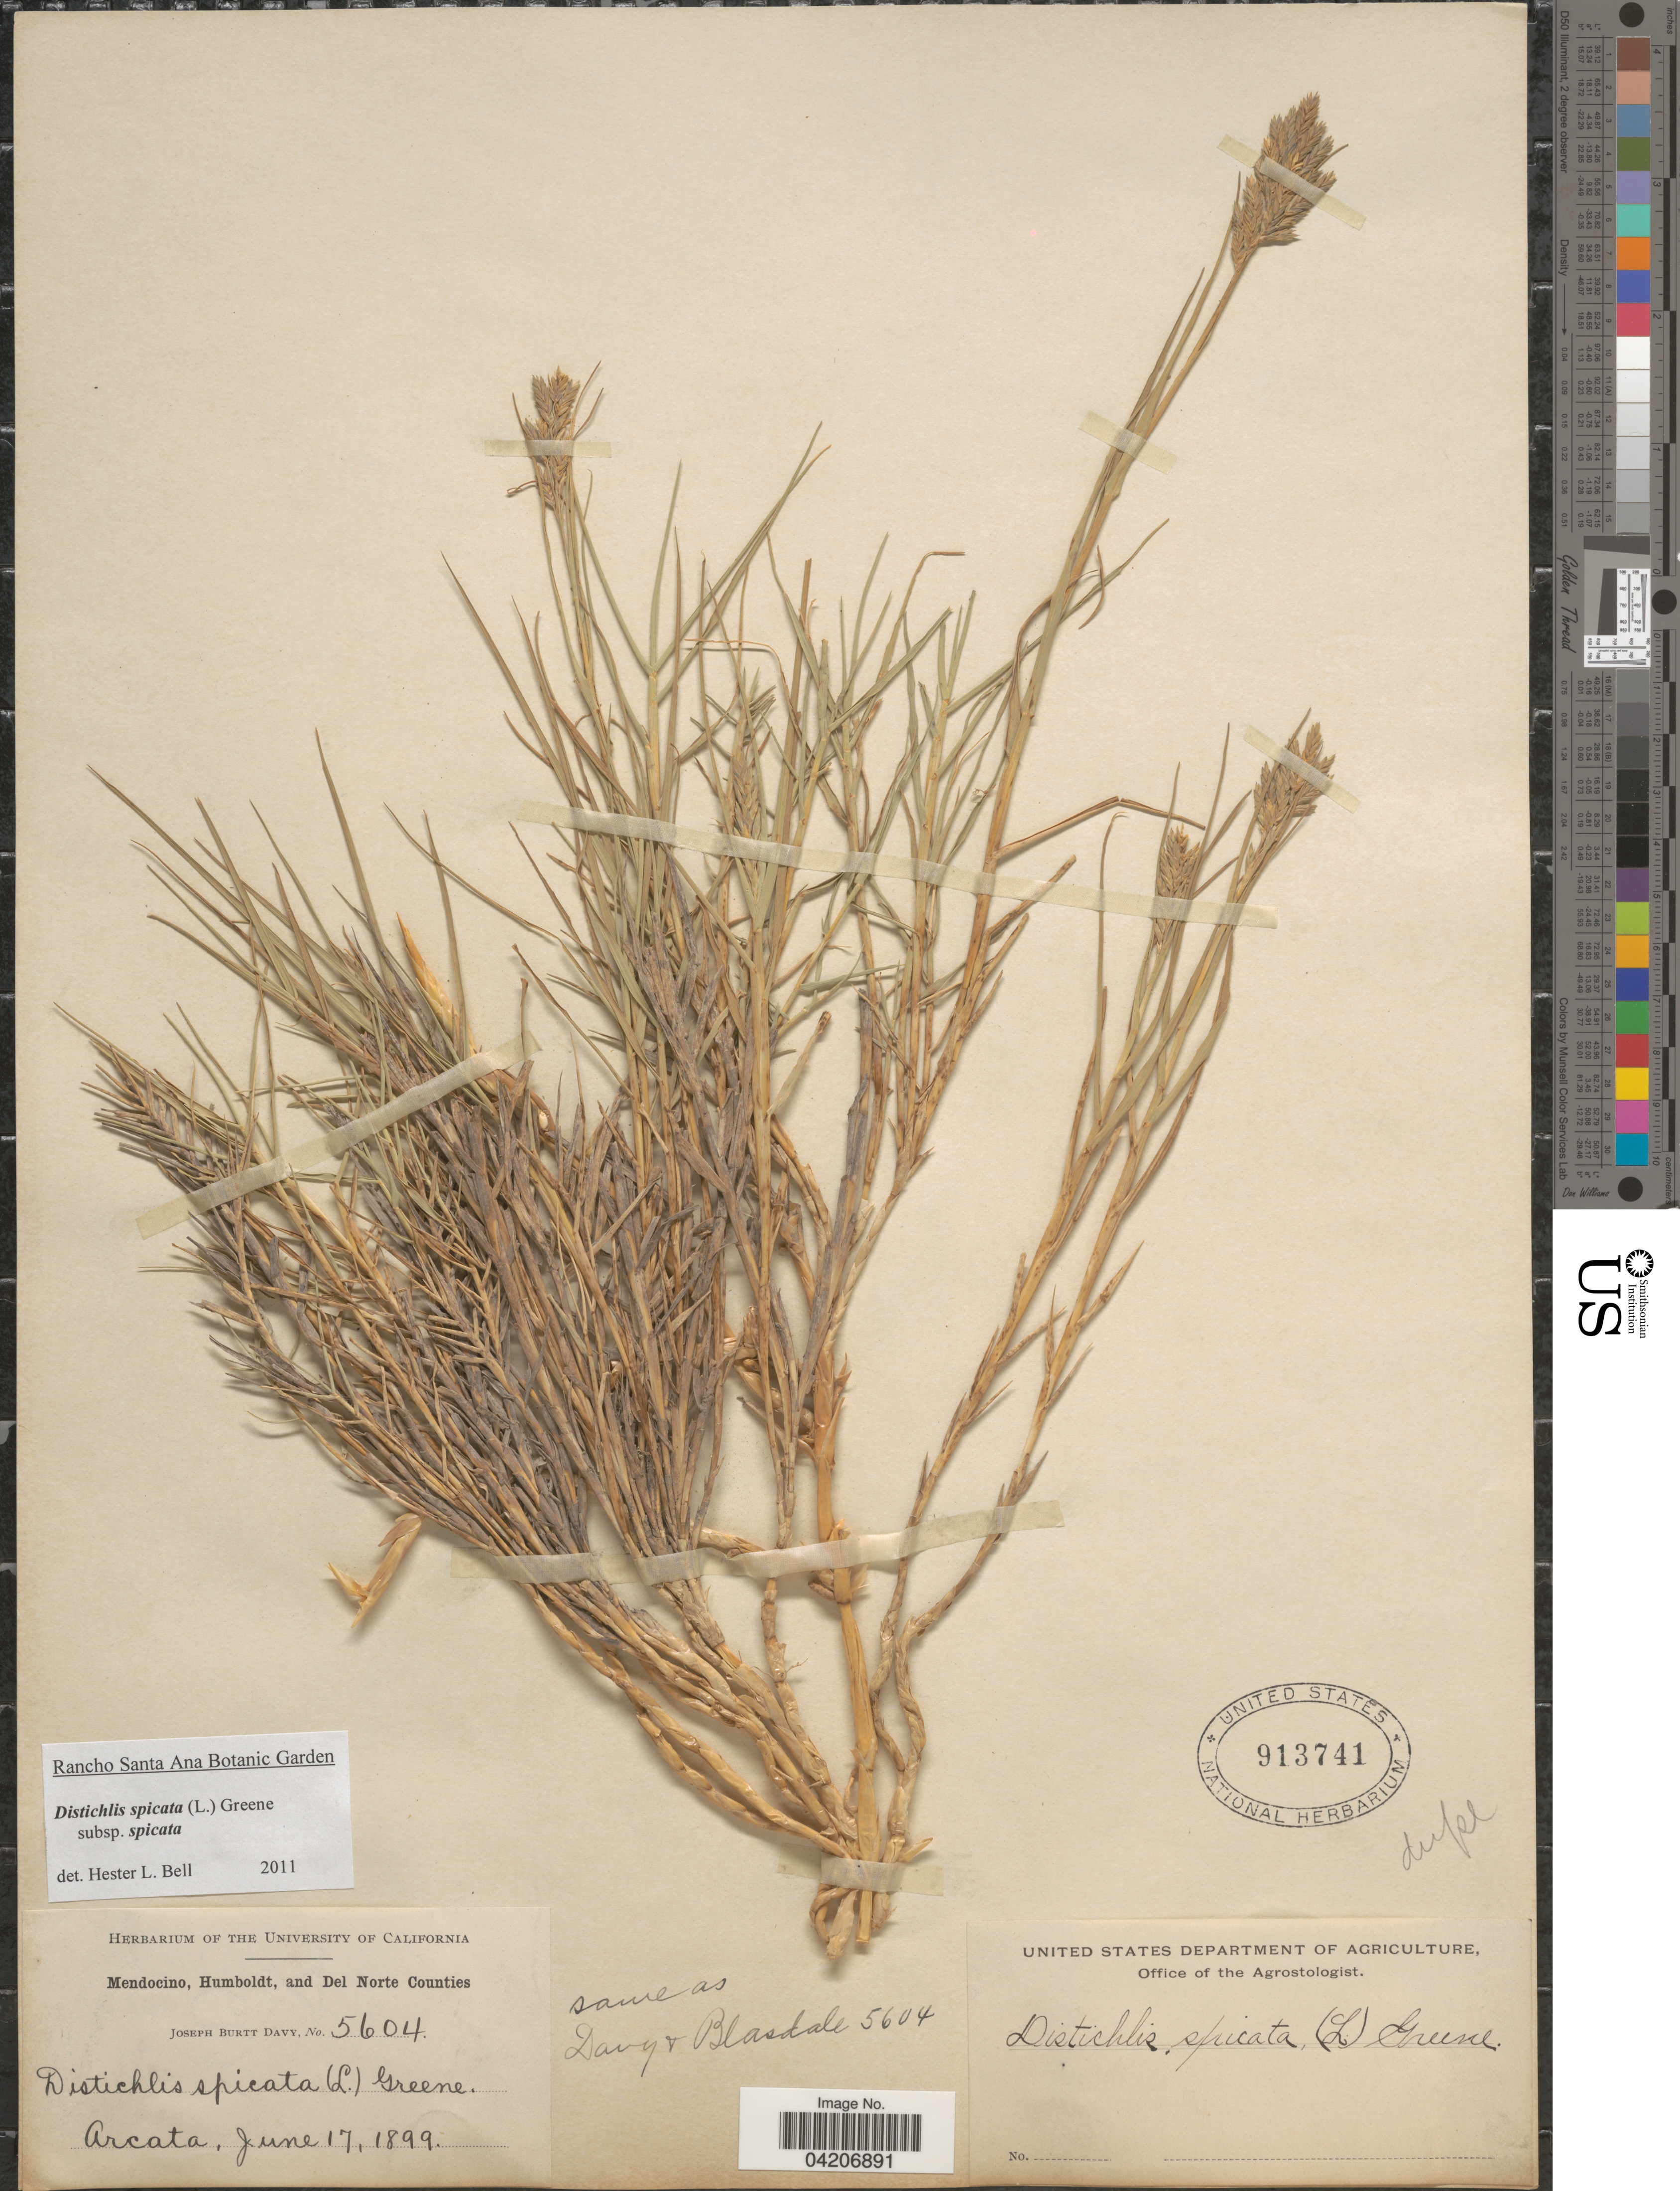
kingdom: Plantae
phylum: Tracheophyta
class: Liliopsida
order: Poales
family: Poaceae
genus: Distichlis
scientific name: Distichlis spicata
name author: (L.) Greene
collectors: J. Burtt Davy & Blasdale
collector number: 5604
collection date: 1899-06-17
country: United States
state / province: California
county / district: Mendocino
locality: Mendocino, Humboldt, and Del Norte Counties. Arcata.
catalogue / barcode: US 913741